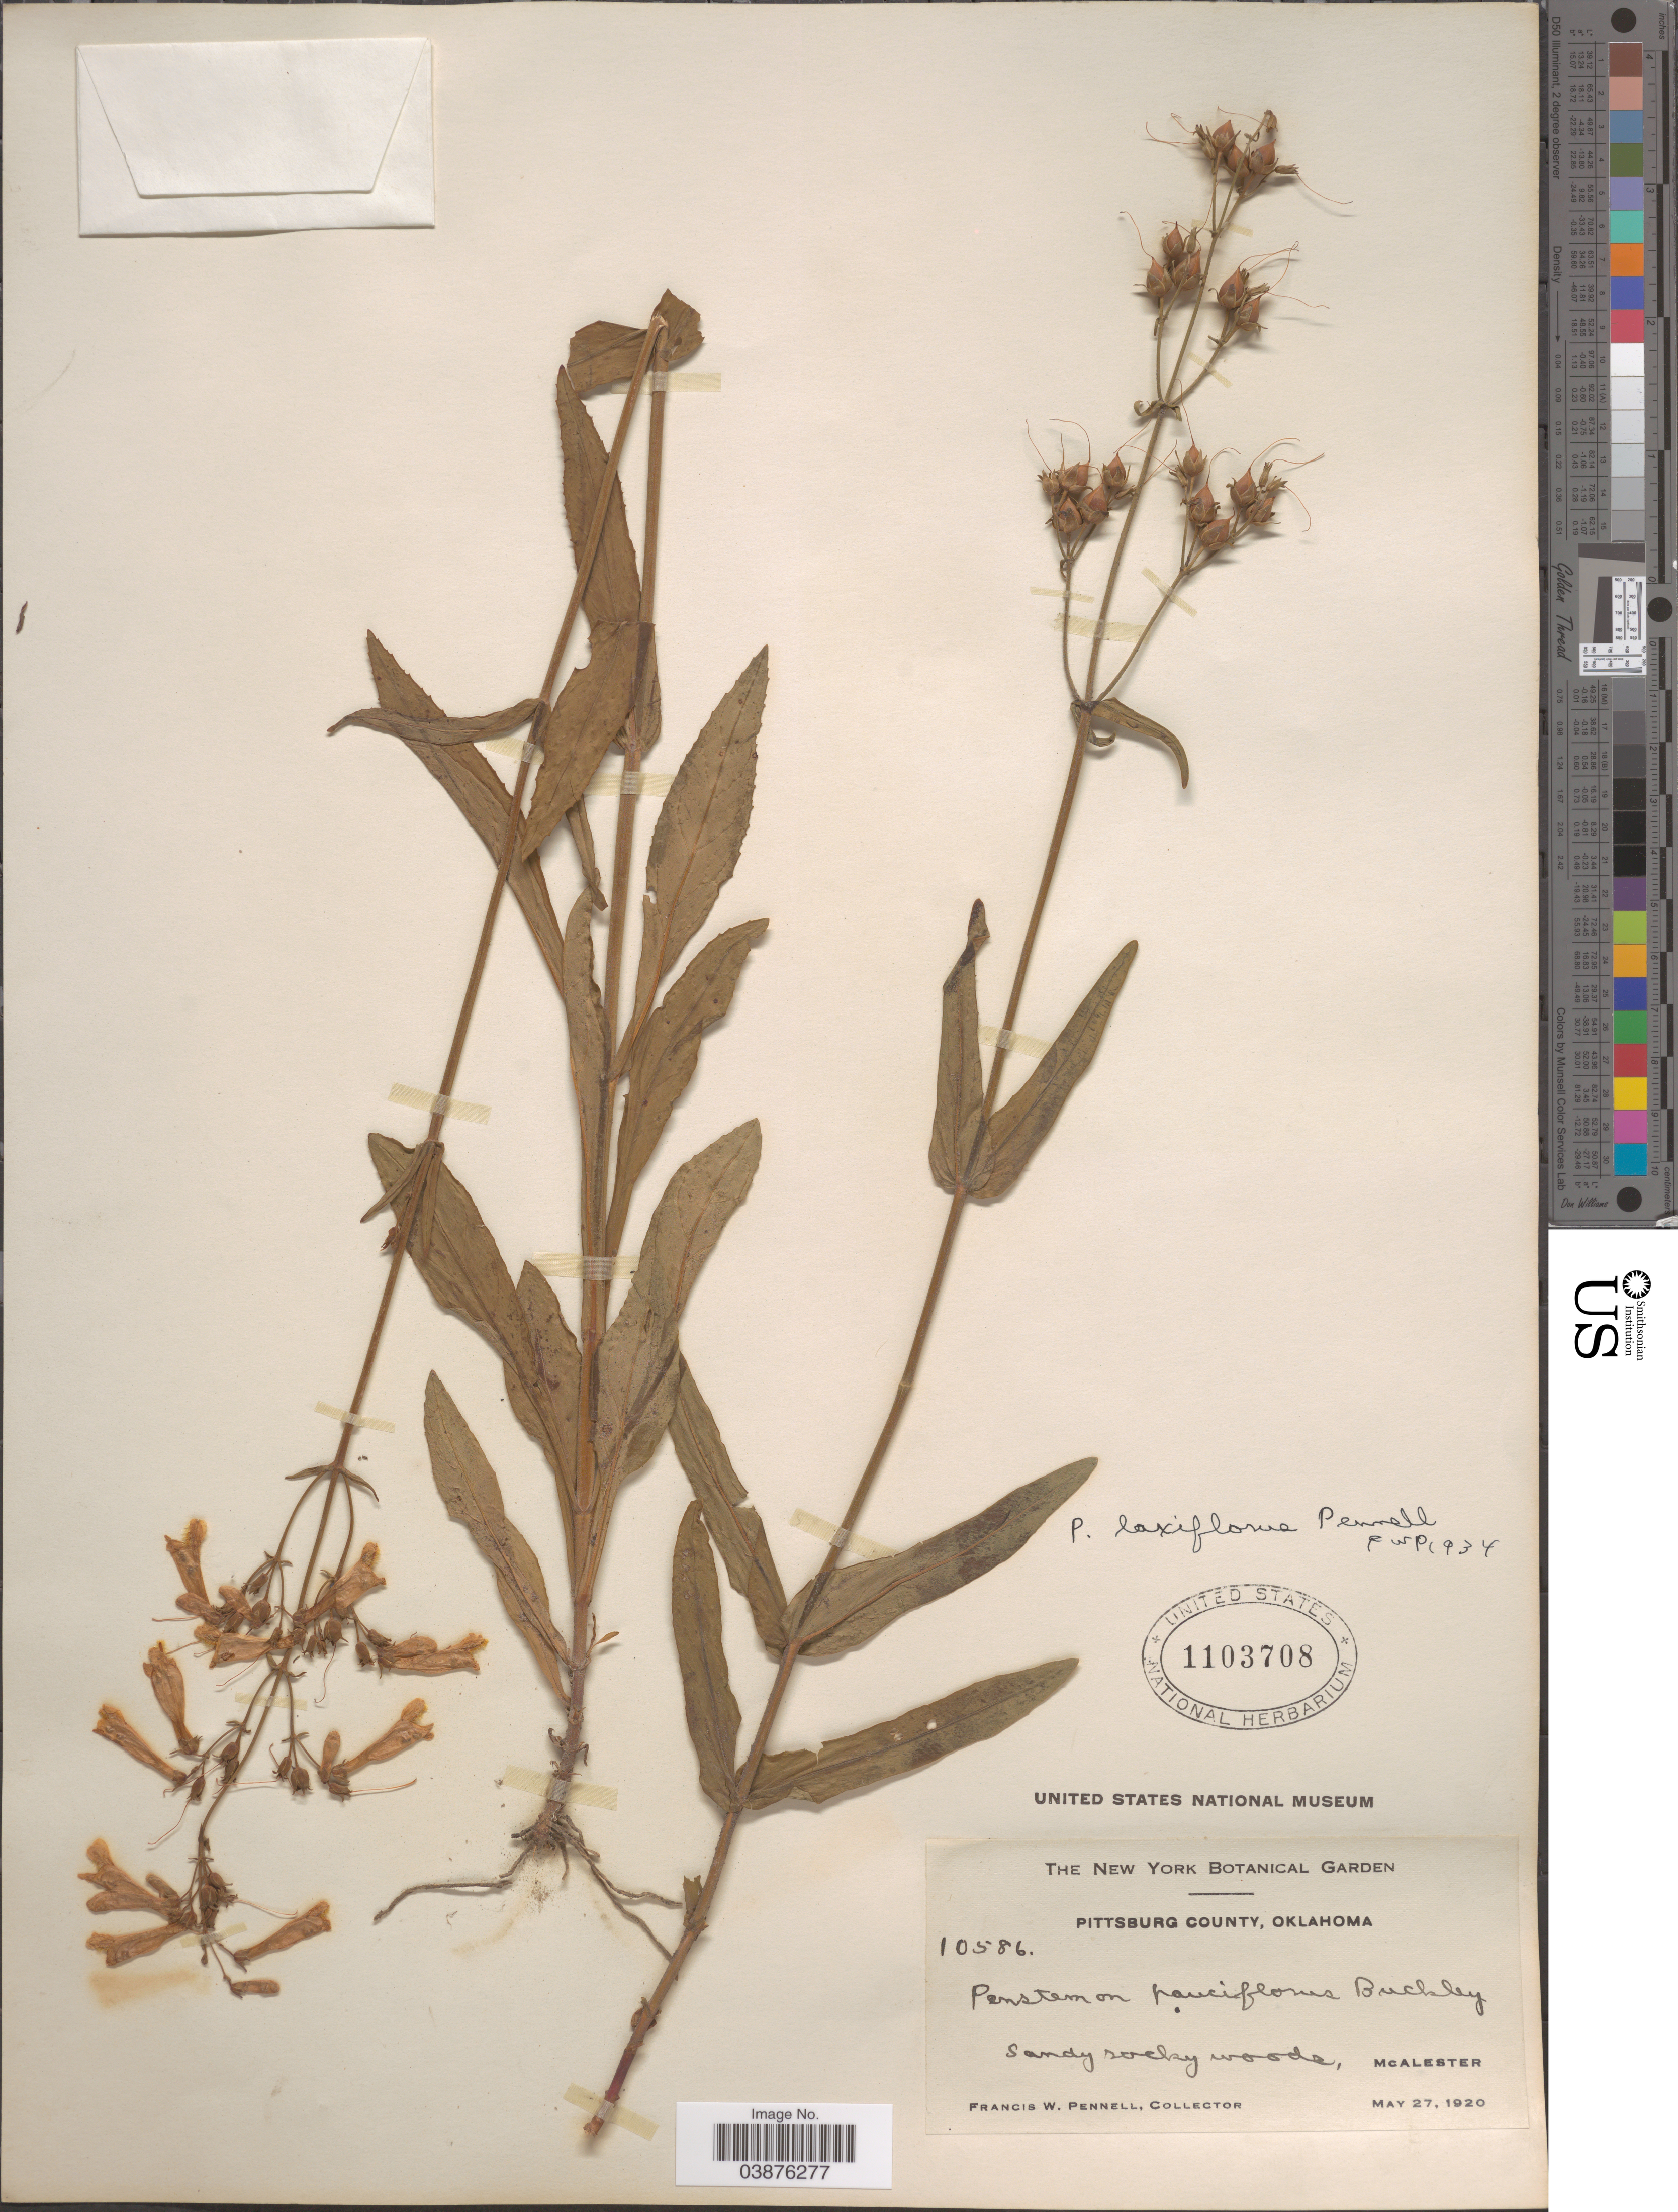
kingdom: Plantae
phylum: Tracheophyta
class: Magnoliopsida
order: Lamiales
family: Plantaginaceae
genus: Penstemon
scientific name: Penstemon laxiflorus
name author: Pennell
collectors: F. W. Pennell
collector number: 10586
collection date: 1920-05-27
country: United States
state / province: Oklahoma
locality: Pittsburg County. Sandy rocky woods, McAlester.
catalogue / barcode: US 1103708